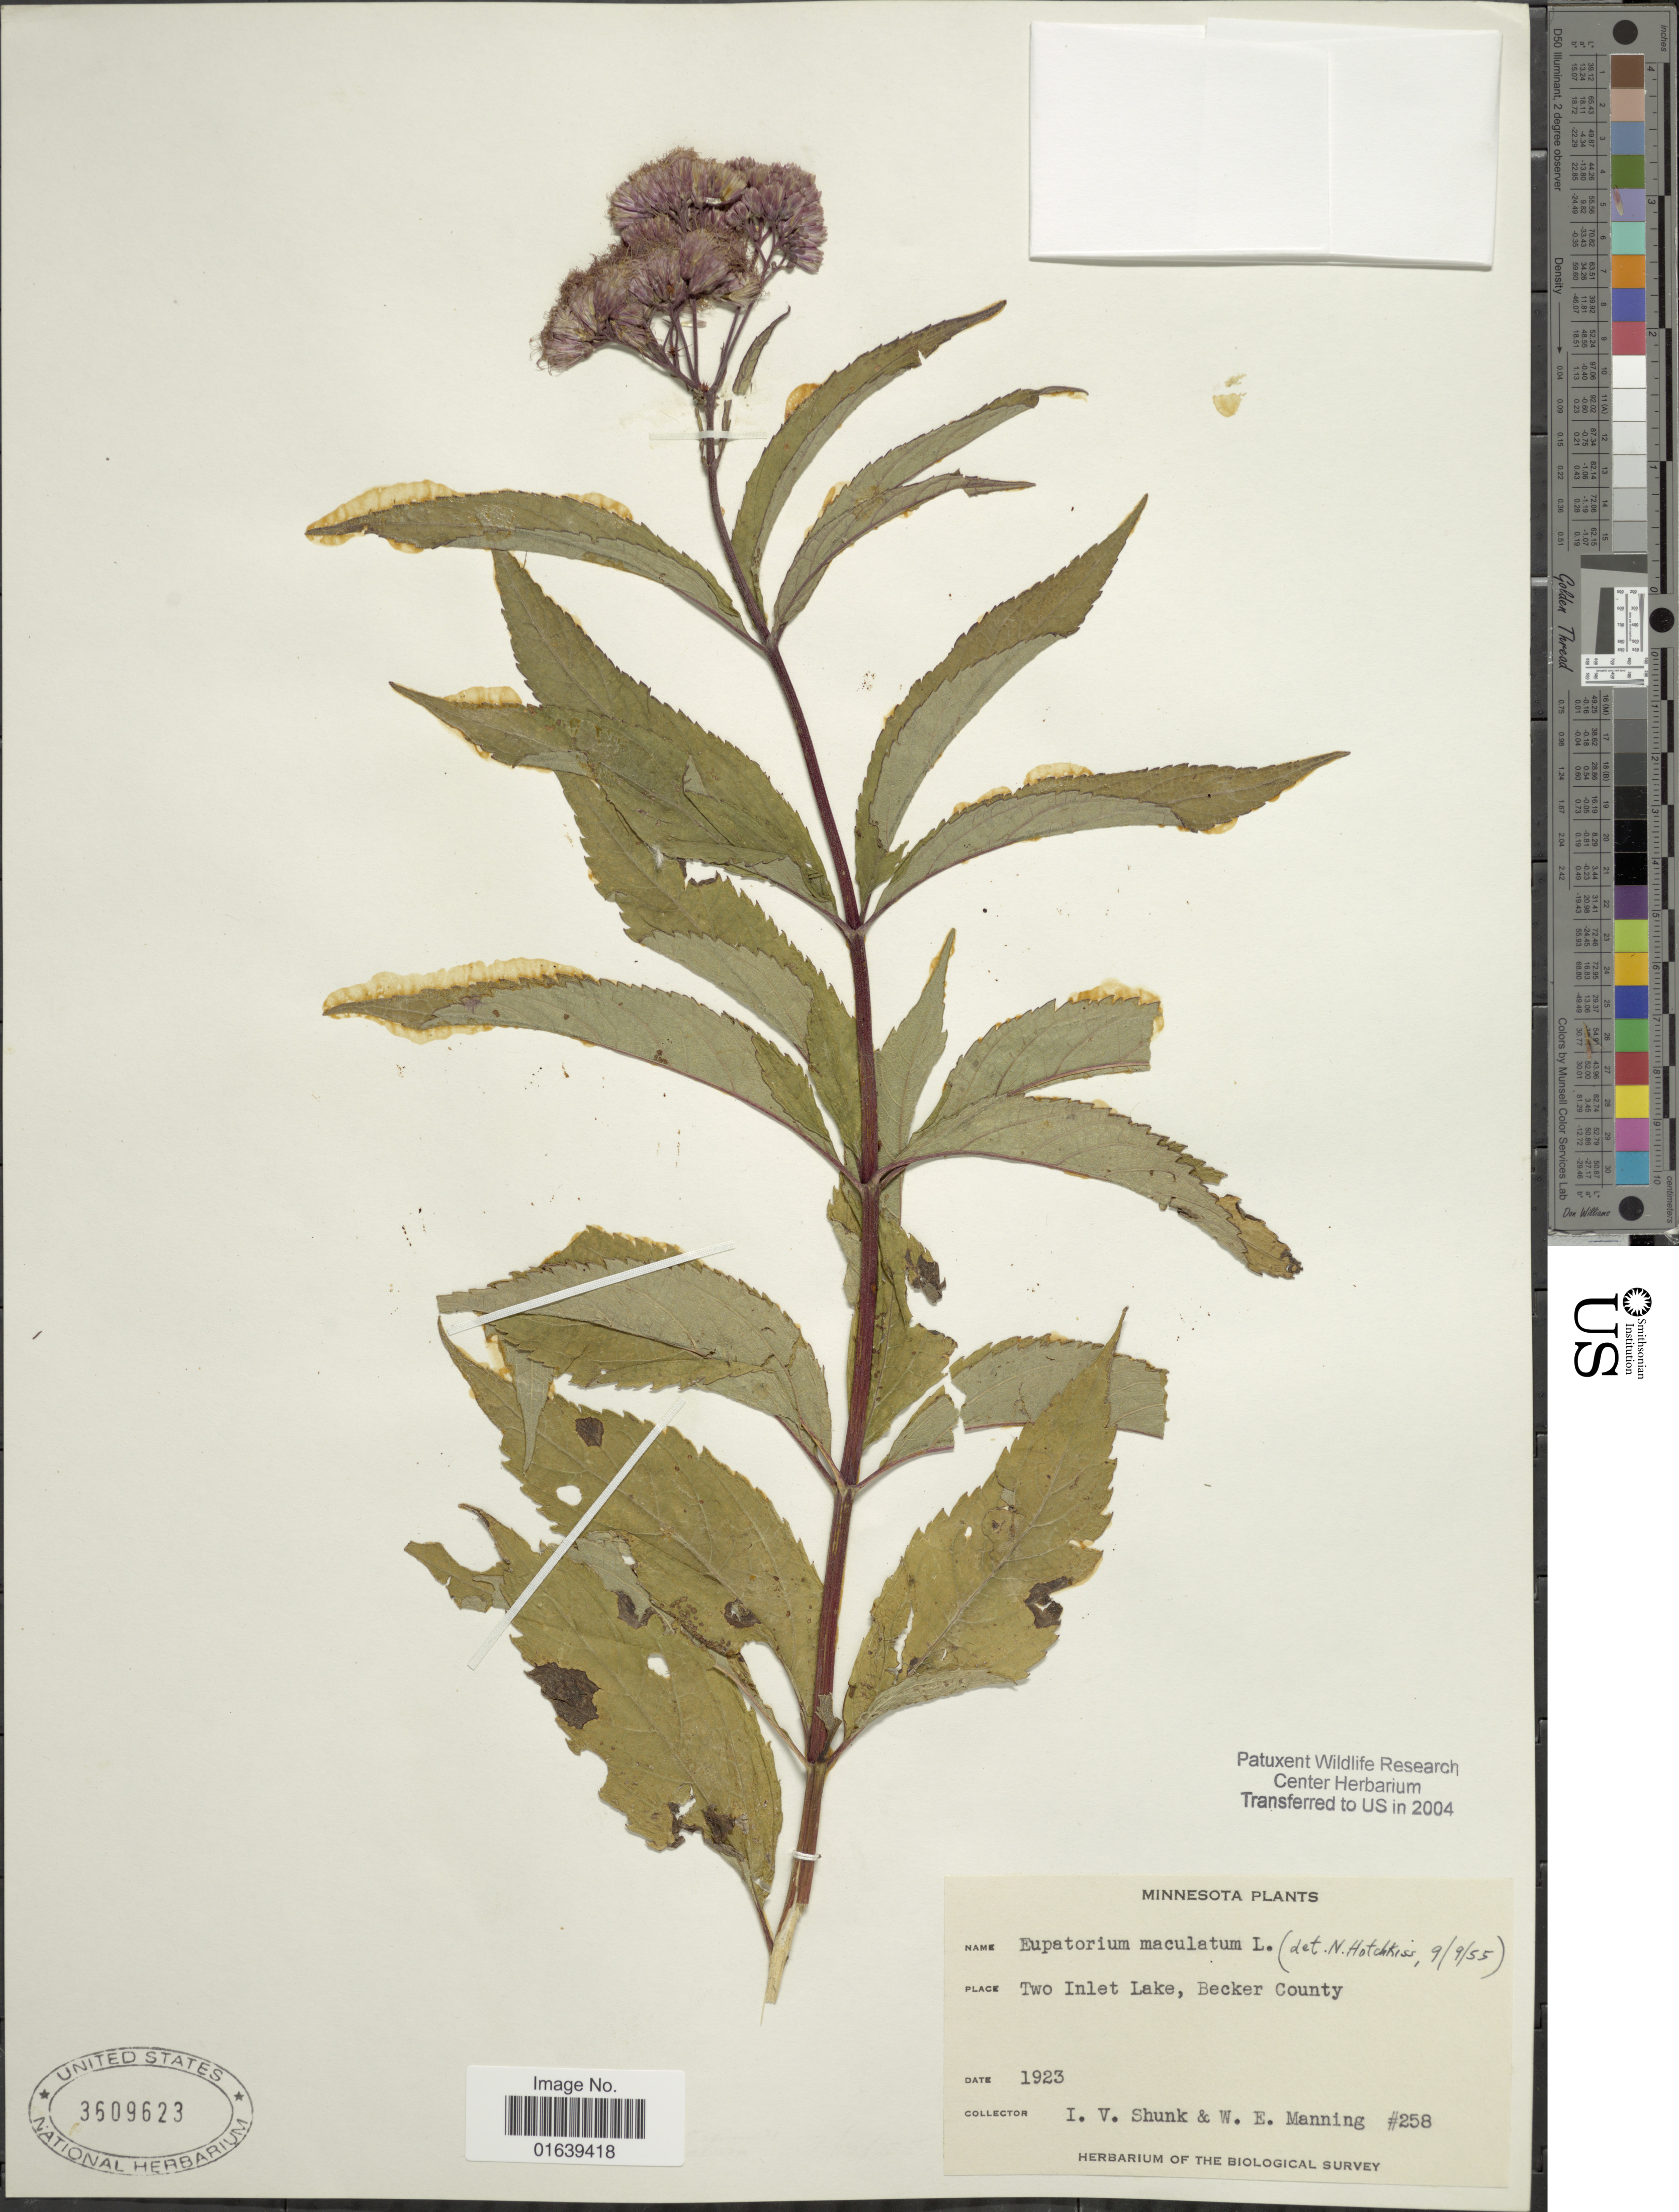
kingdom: Plantae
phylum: Tracheophyta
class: Magnoliopsida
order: Asterales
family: Asteraceae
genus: Eupatorium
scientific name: Eupatorium maculatum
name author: L.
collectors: I. Schunk & W. Manning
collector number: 258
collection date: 1923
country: United States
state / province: Minnesota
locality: Minnesota. Two Inlet Lake, Becker County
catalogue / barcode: US 3609623